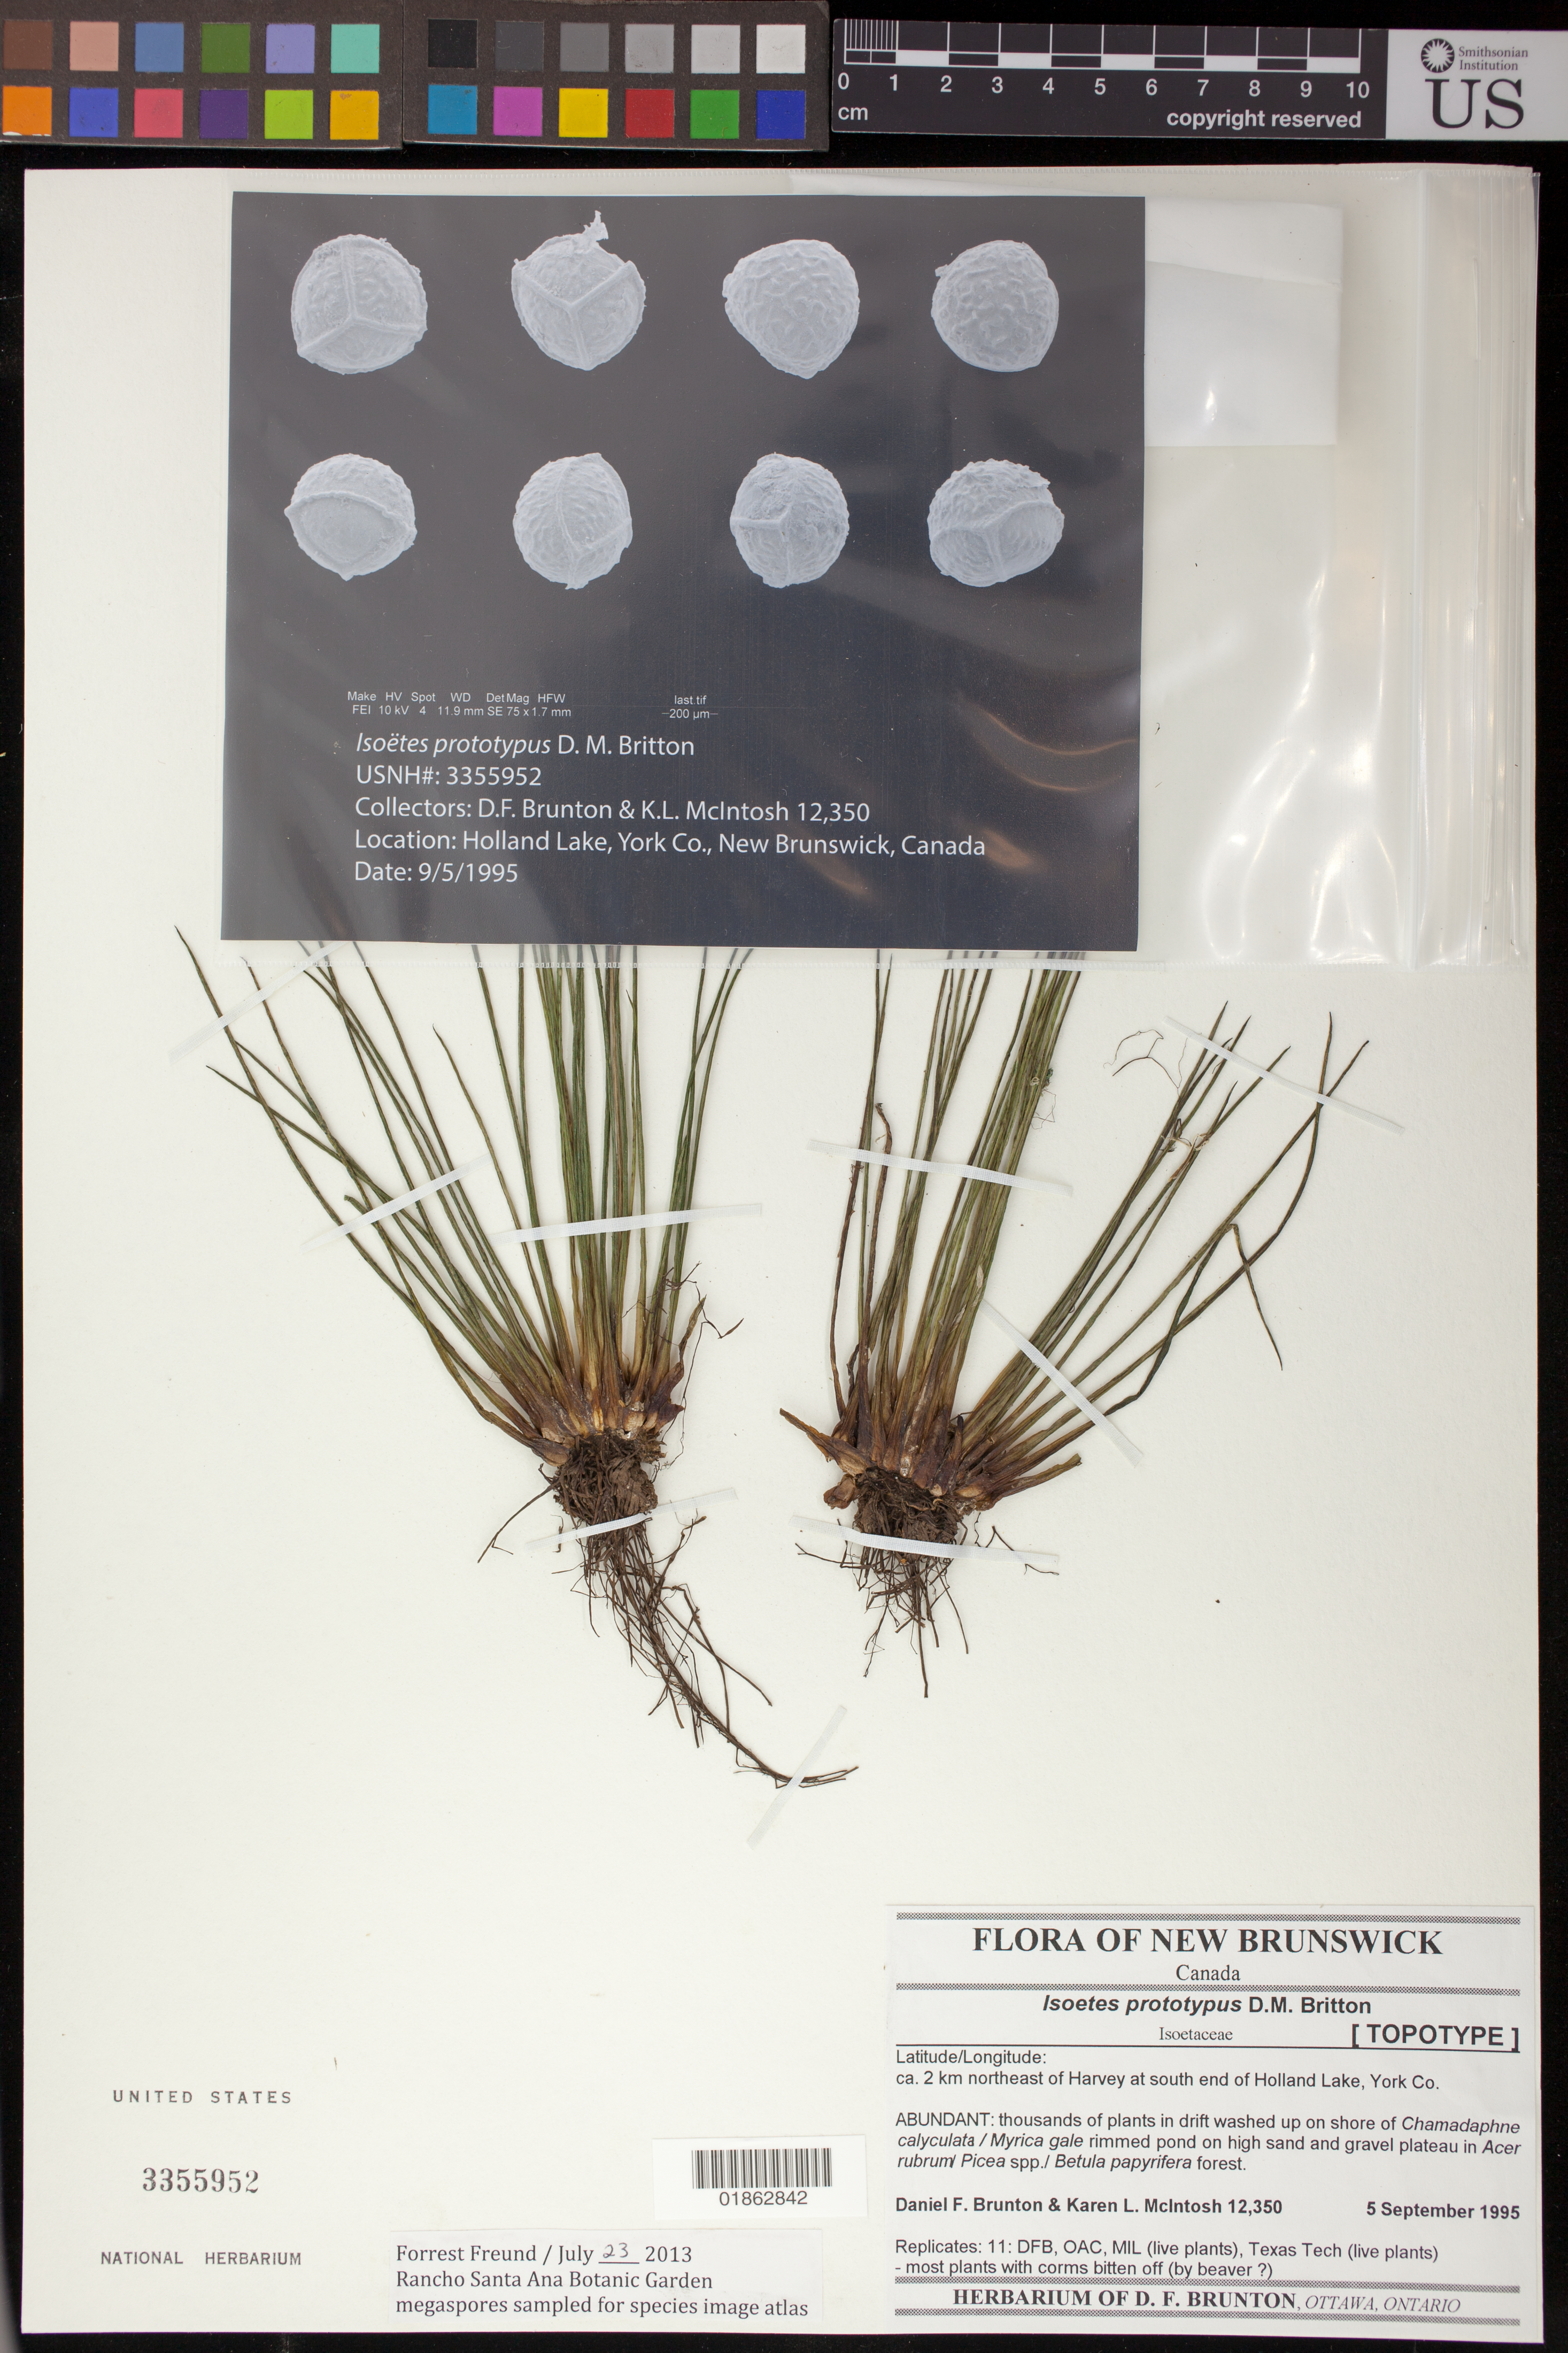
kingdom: Plantae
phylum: Tracheophyta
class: Lycopodiopsida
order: Isoetales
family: Isoetaceae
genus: Isoetes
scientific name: Isoetes prototypus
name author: D.M. Britton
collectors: D. Brunton & K. McIntosh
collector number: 12350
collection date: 1995-09-05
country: Canada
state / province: New Brunswick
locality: ca. 2 km northeast of Harvey at south end of Holland Lake, York Co.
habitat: in drift washed up on shore.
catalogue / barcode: US 3355952